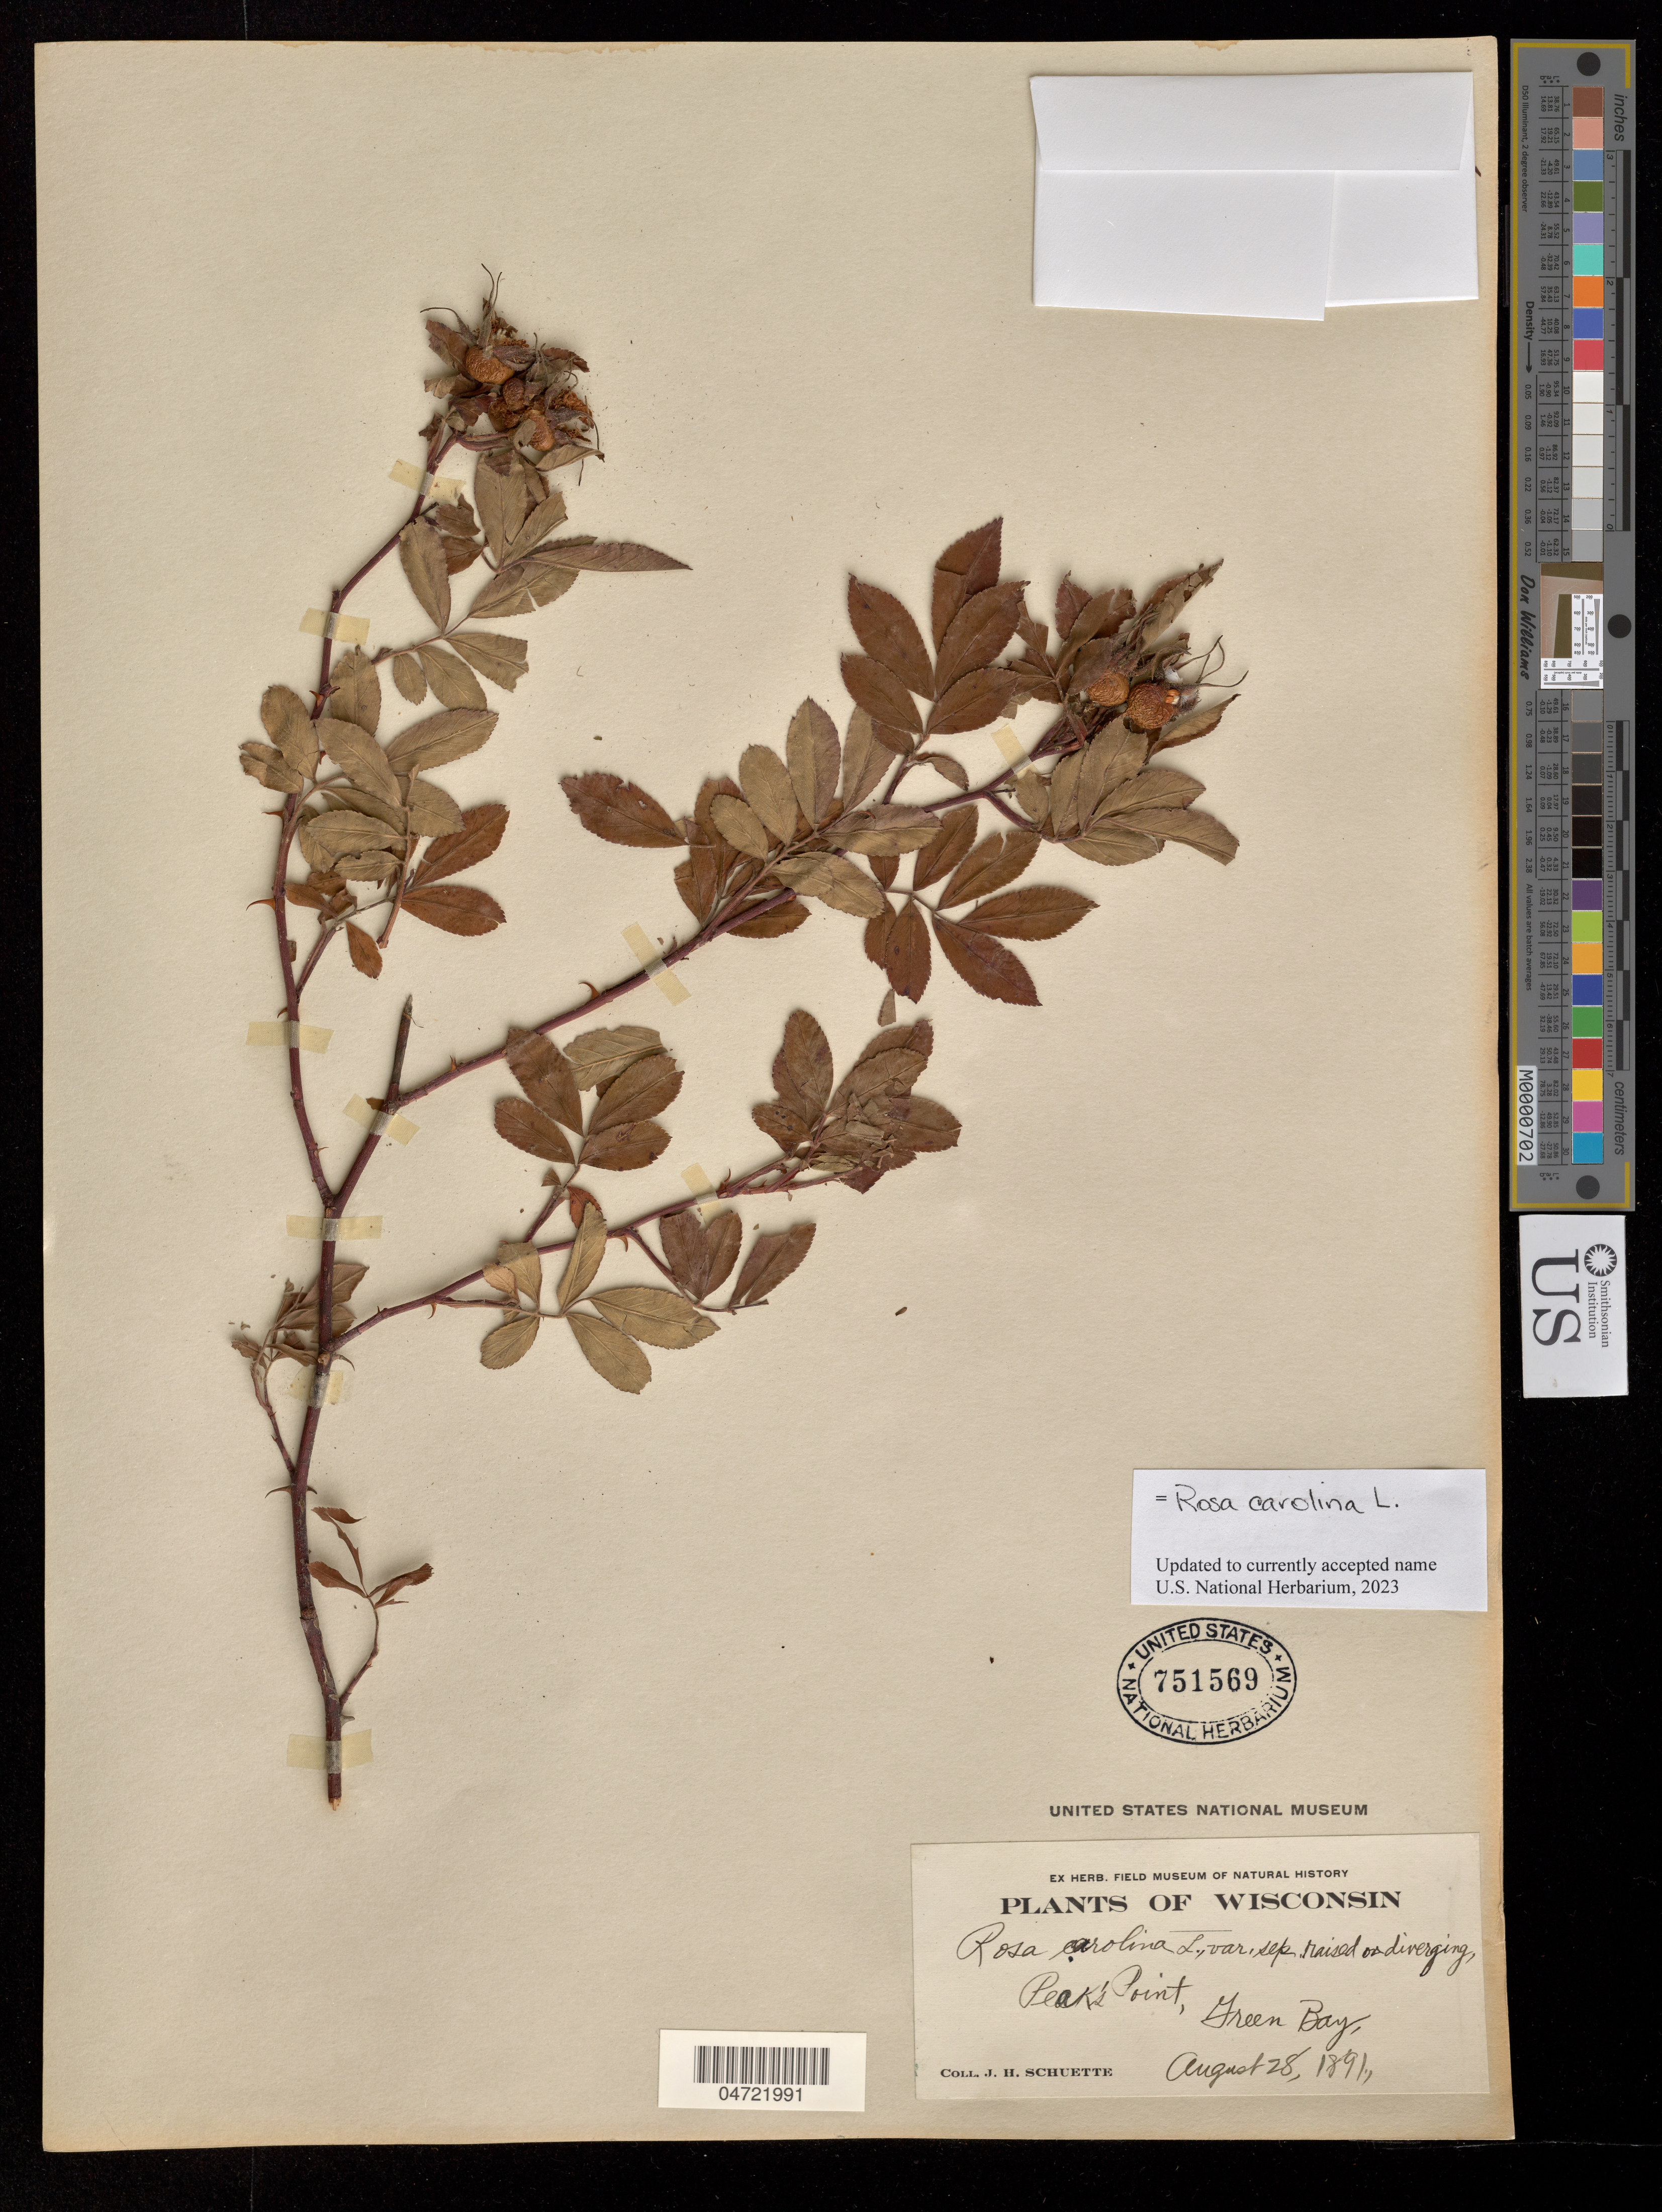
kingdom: Plantae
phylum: Tracheophyta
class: Magnoliopsida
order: Rosales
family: Rosaceae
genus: Rosa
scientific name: Rosa carolina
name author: L.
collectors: J. H. Schuette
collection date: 1891-08-28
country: United States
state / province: Wisconsin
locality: Peaks Point, Green Bay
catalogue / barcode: US 751569